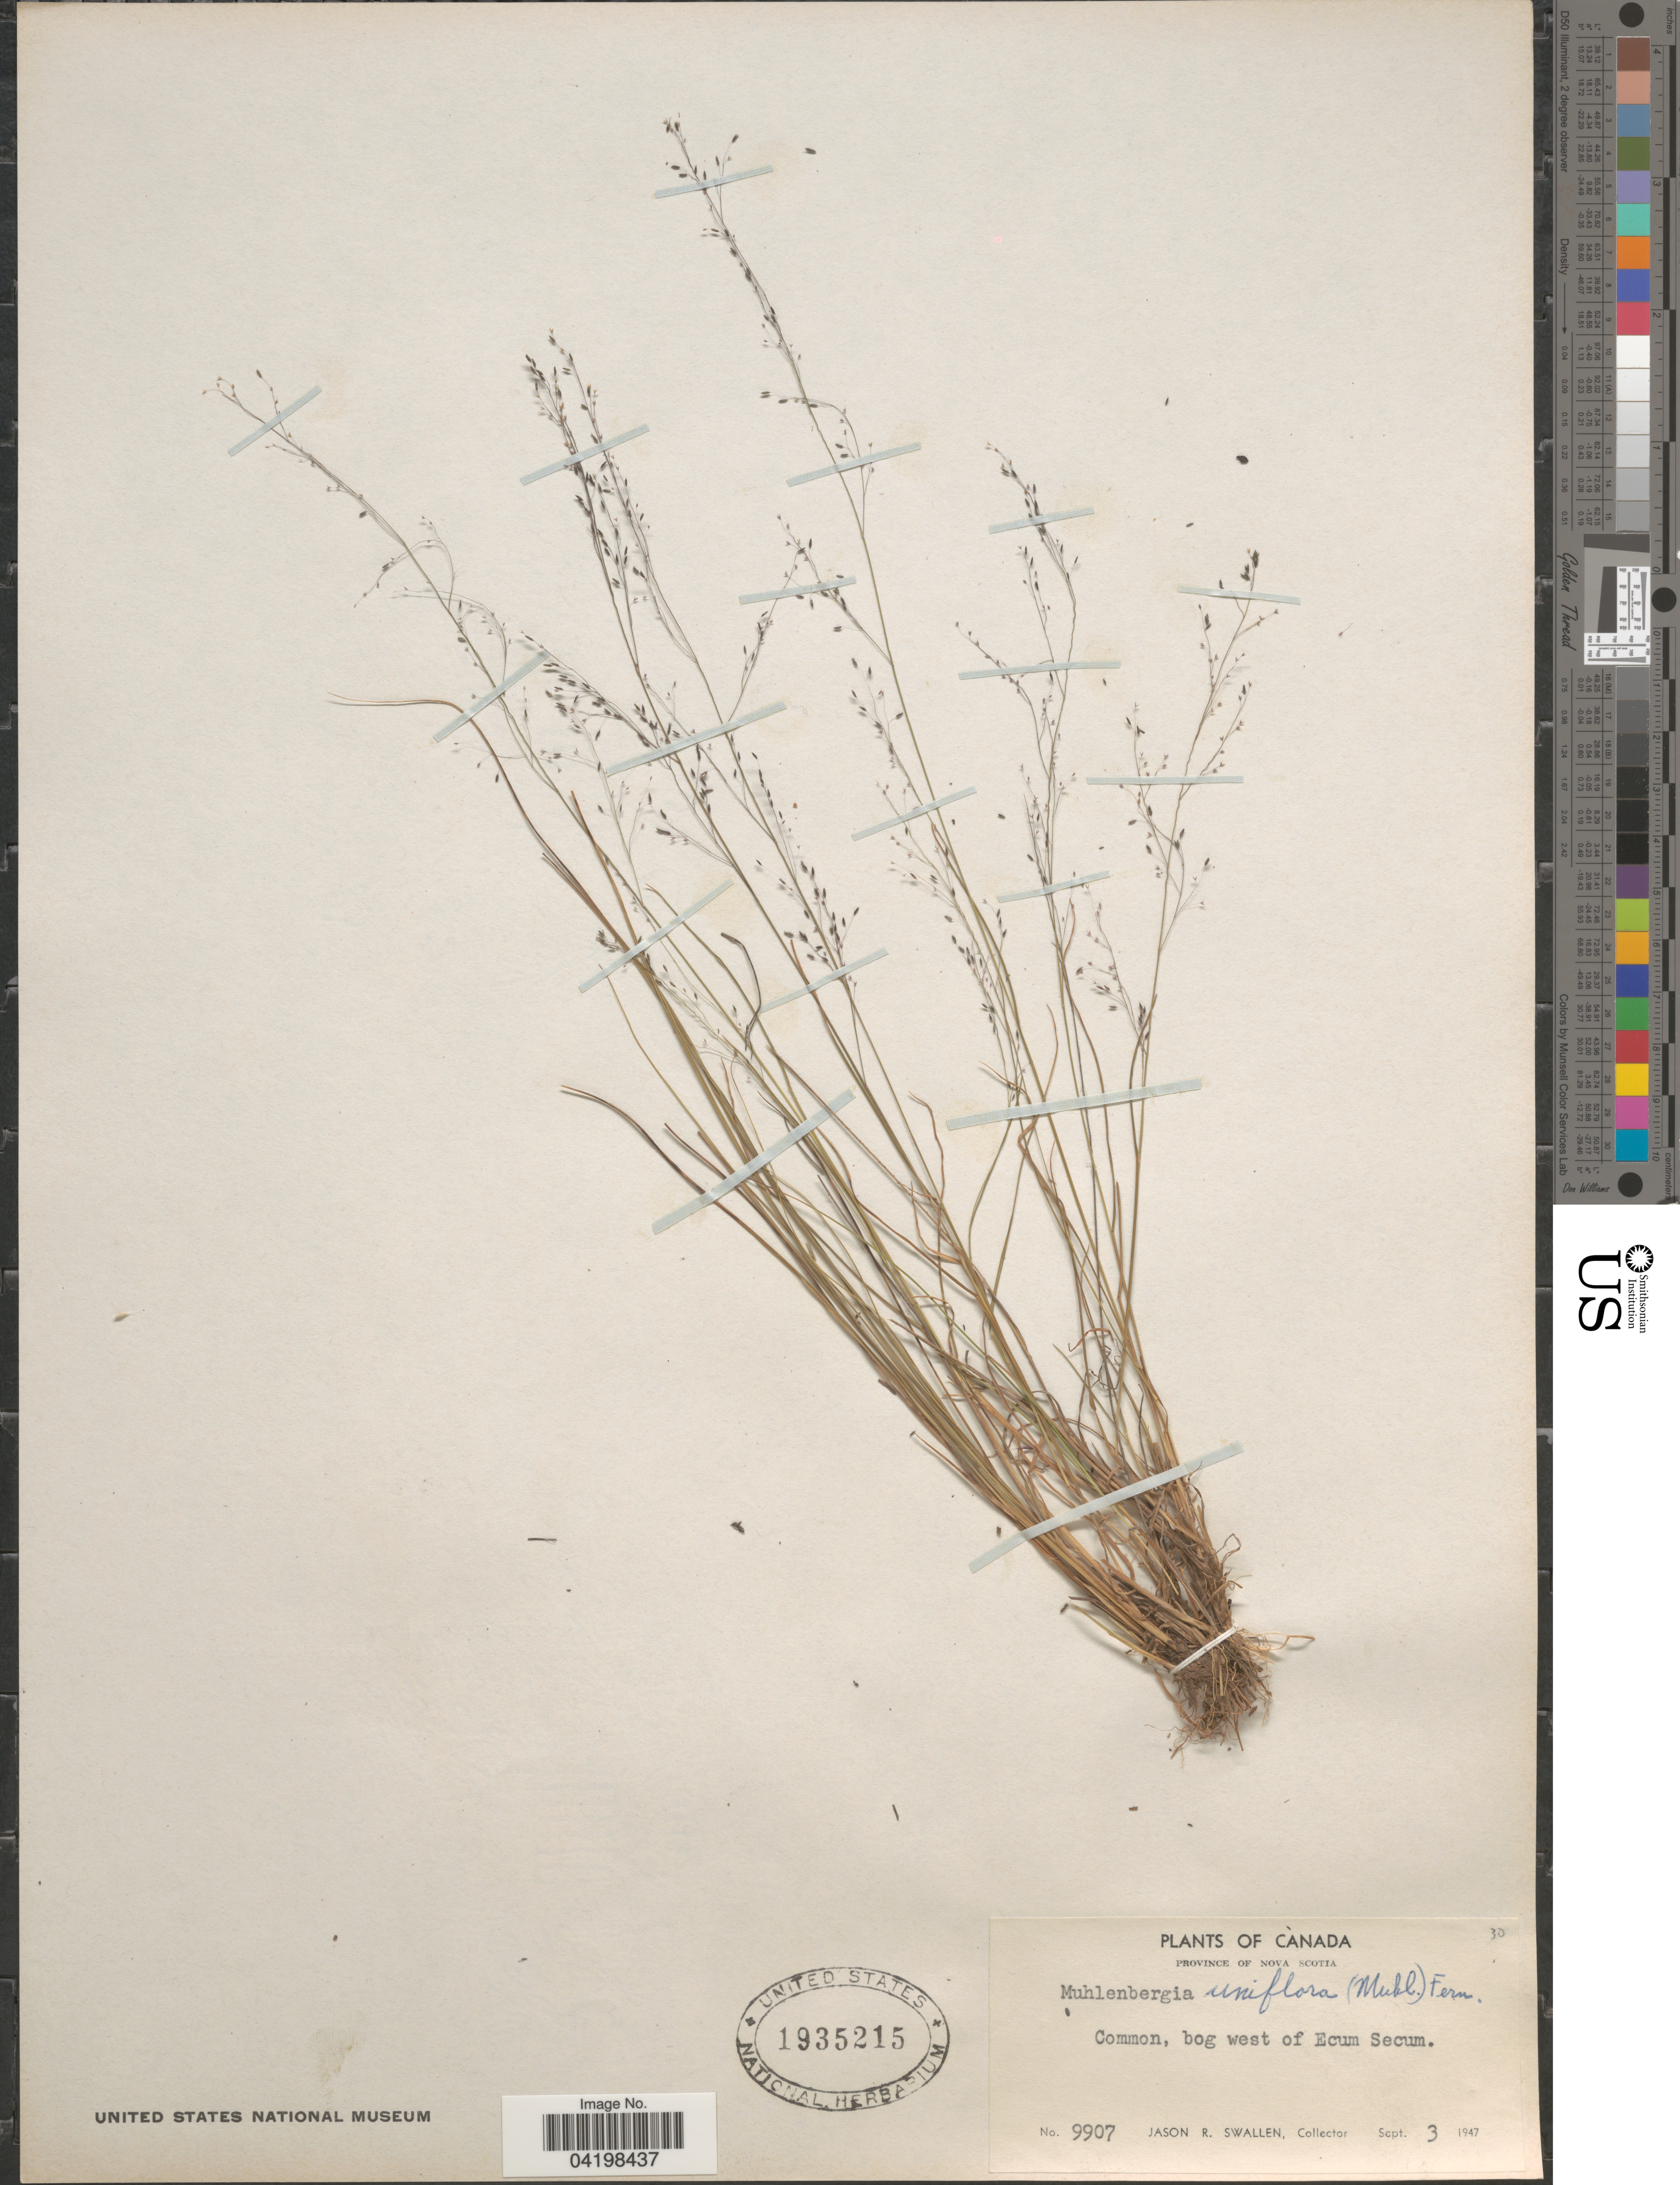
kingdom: Plantae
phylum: Tracheophyta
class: Liliopsida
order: Poales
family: Poaceae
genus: Muhlenbergia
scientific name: Muhlenbergia uniflora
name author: (Muhl.) Fernald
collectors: J. R. Swallen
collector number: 9907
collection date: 1947-09-03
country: Canada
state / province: Nova Scotia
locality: Common, bog west of Ecum Secum.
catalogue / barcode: US 1935215